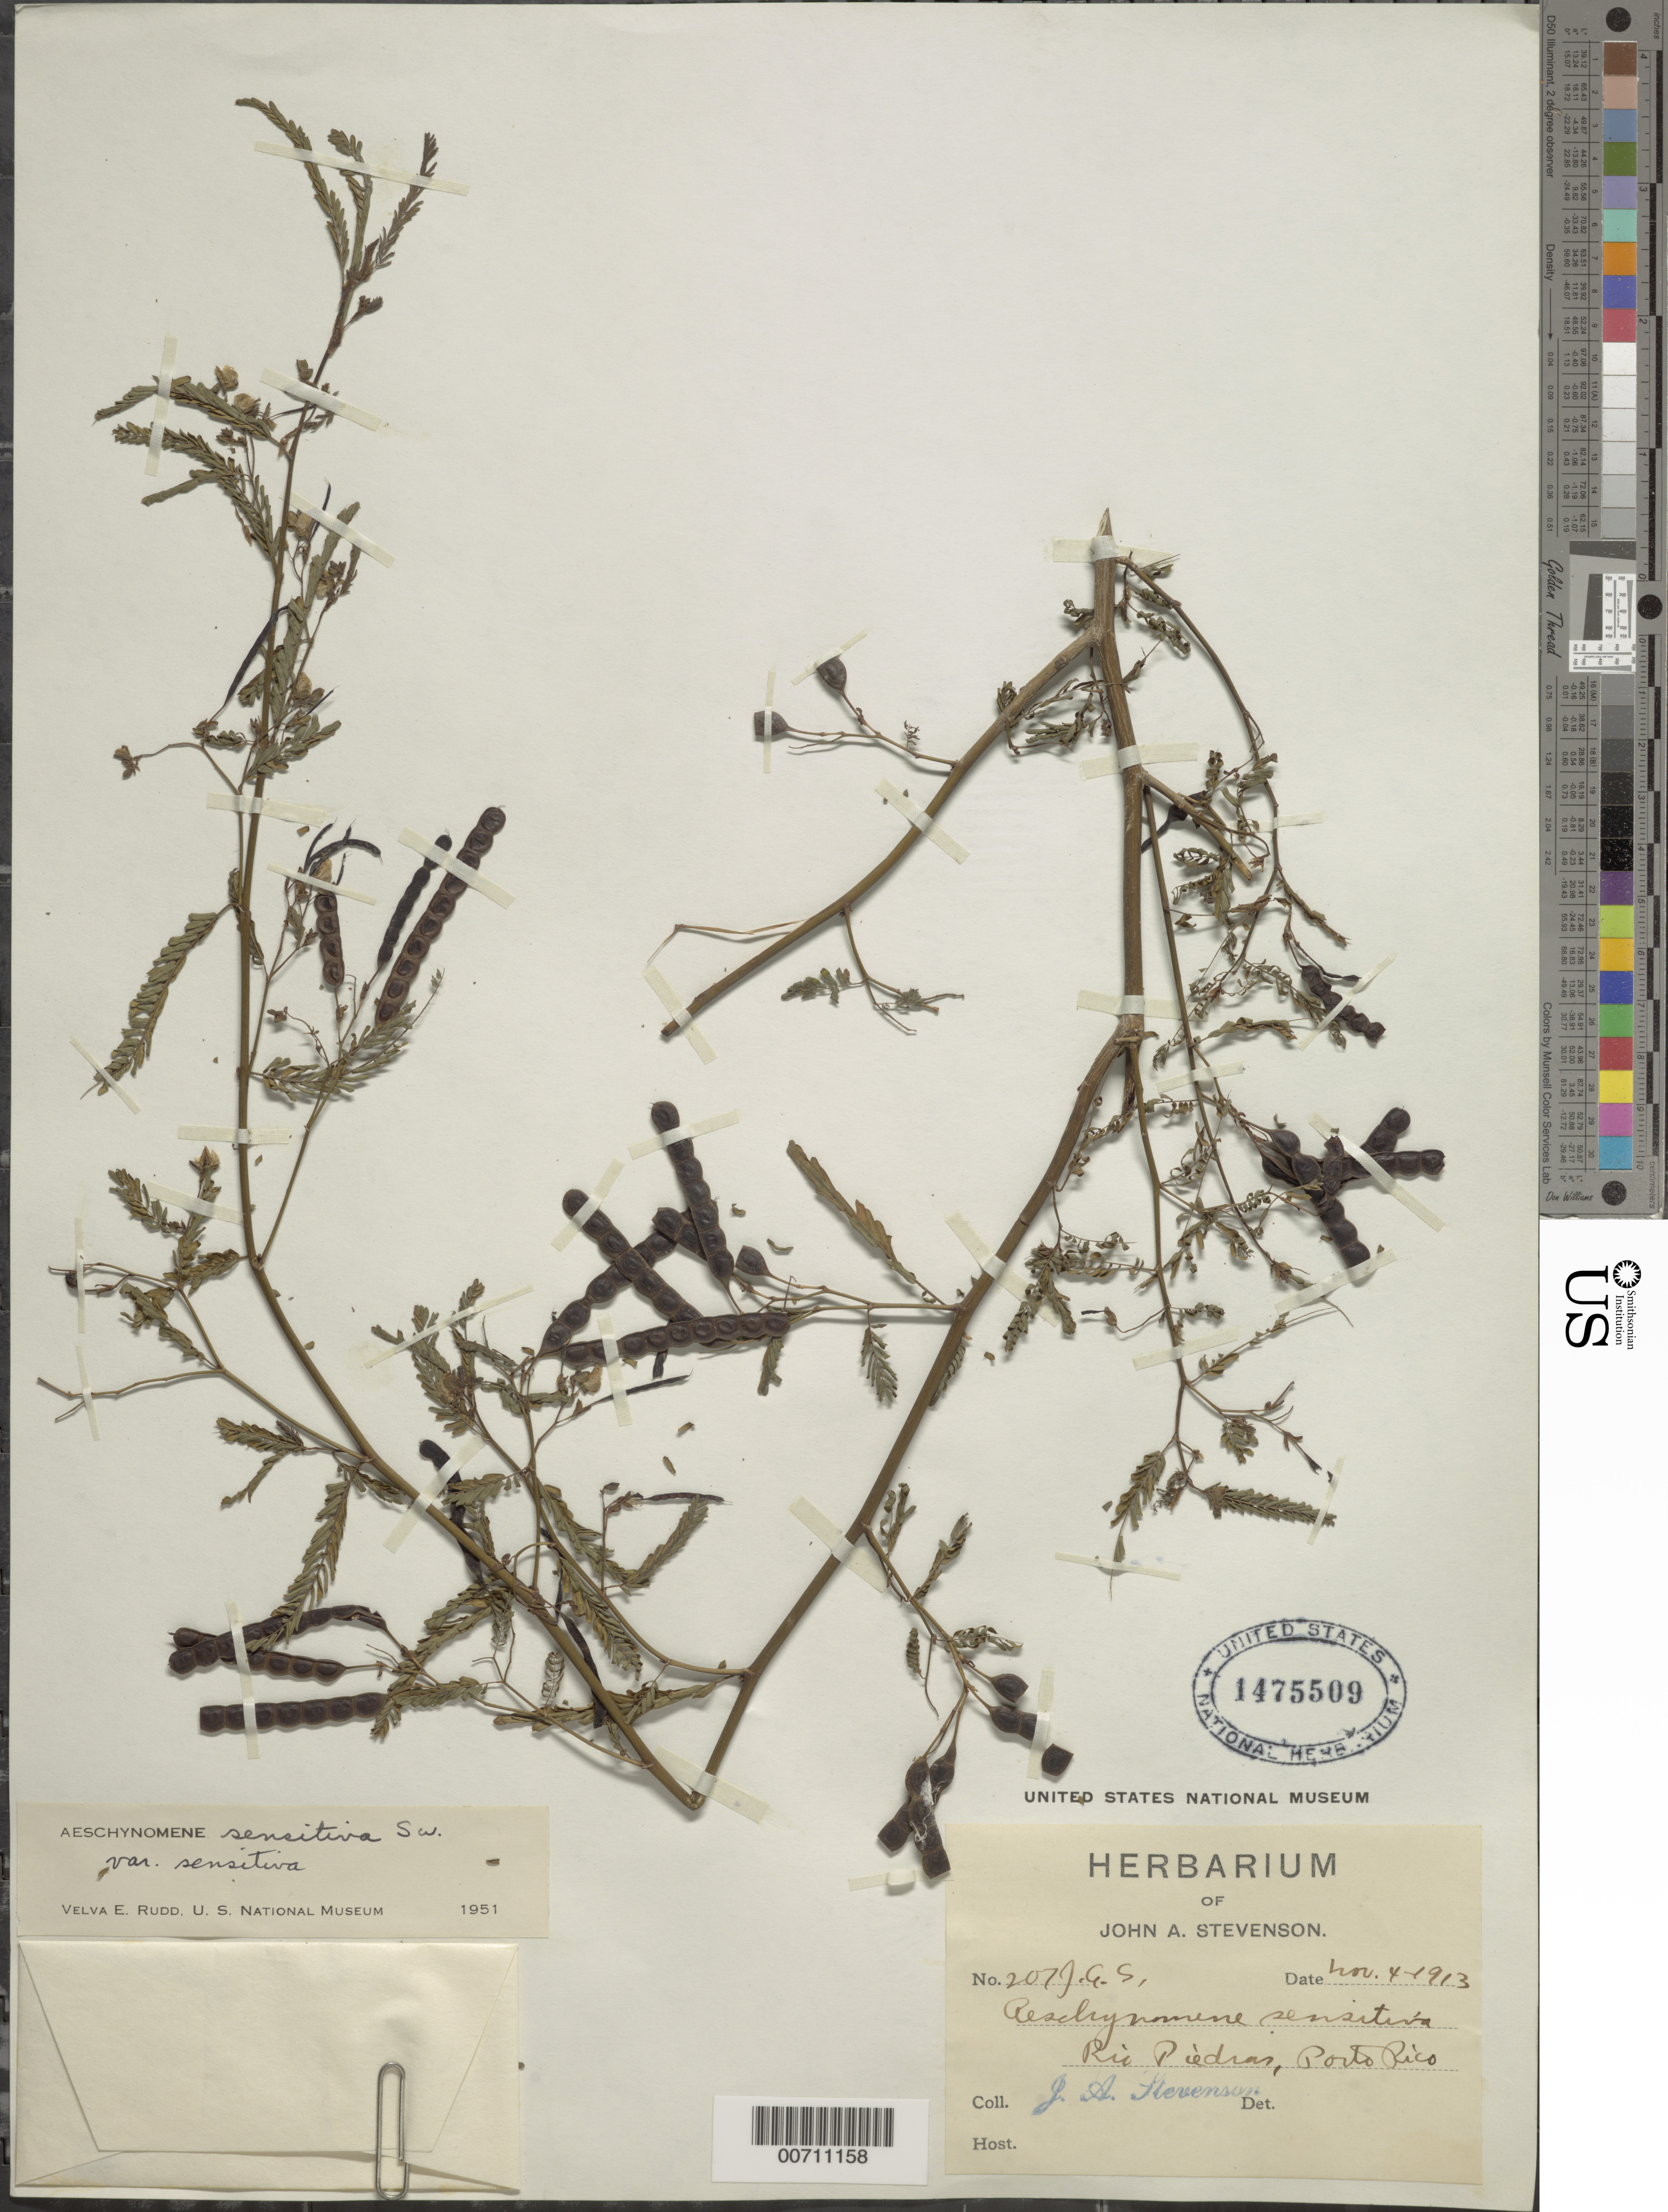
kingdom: Plantae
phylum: Tracheophyta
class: Magnoliopsida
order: Fabales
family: Fabaceae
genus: Aeschynomene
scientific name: Aeschynomene sensitiva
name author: Sw.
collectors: J. Stevenson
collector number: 207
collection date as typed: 04 Nov 1913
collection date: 1913-11-04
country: Puerto Rico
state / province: Rio Piedras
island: Greater Antilles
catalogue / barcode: US 1475509